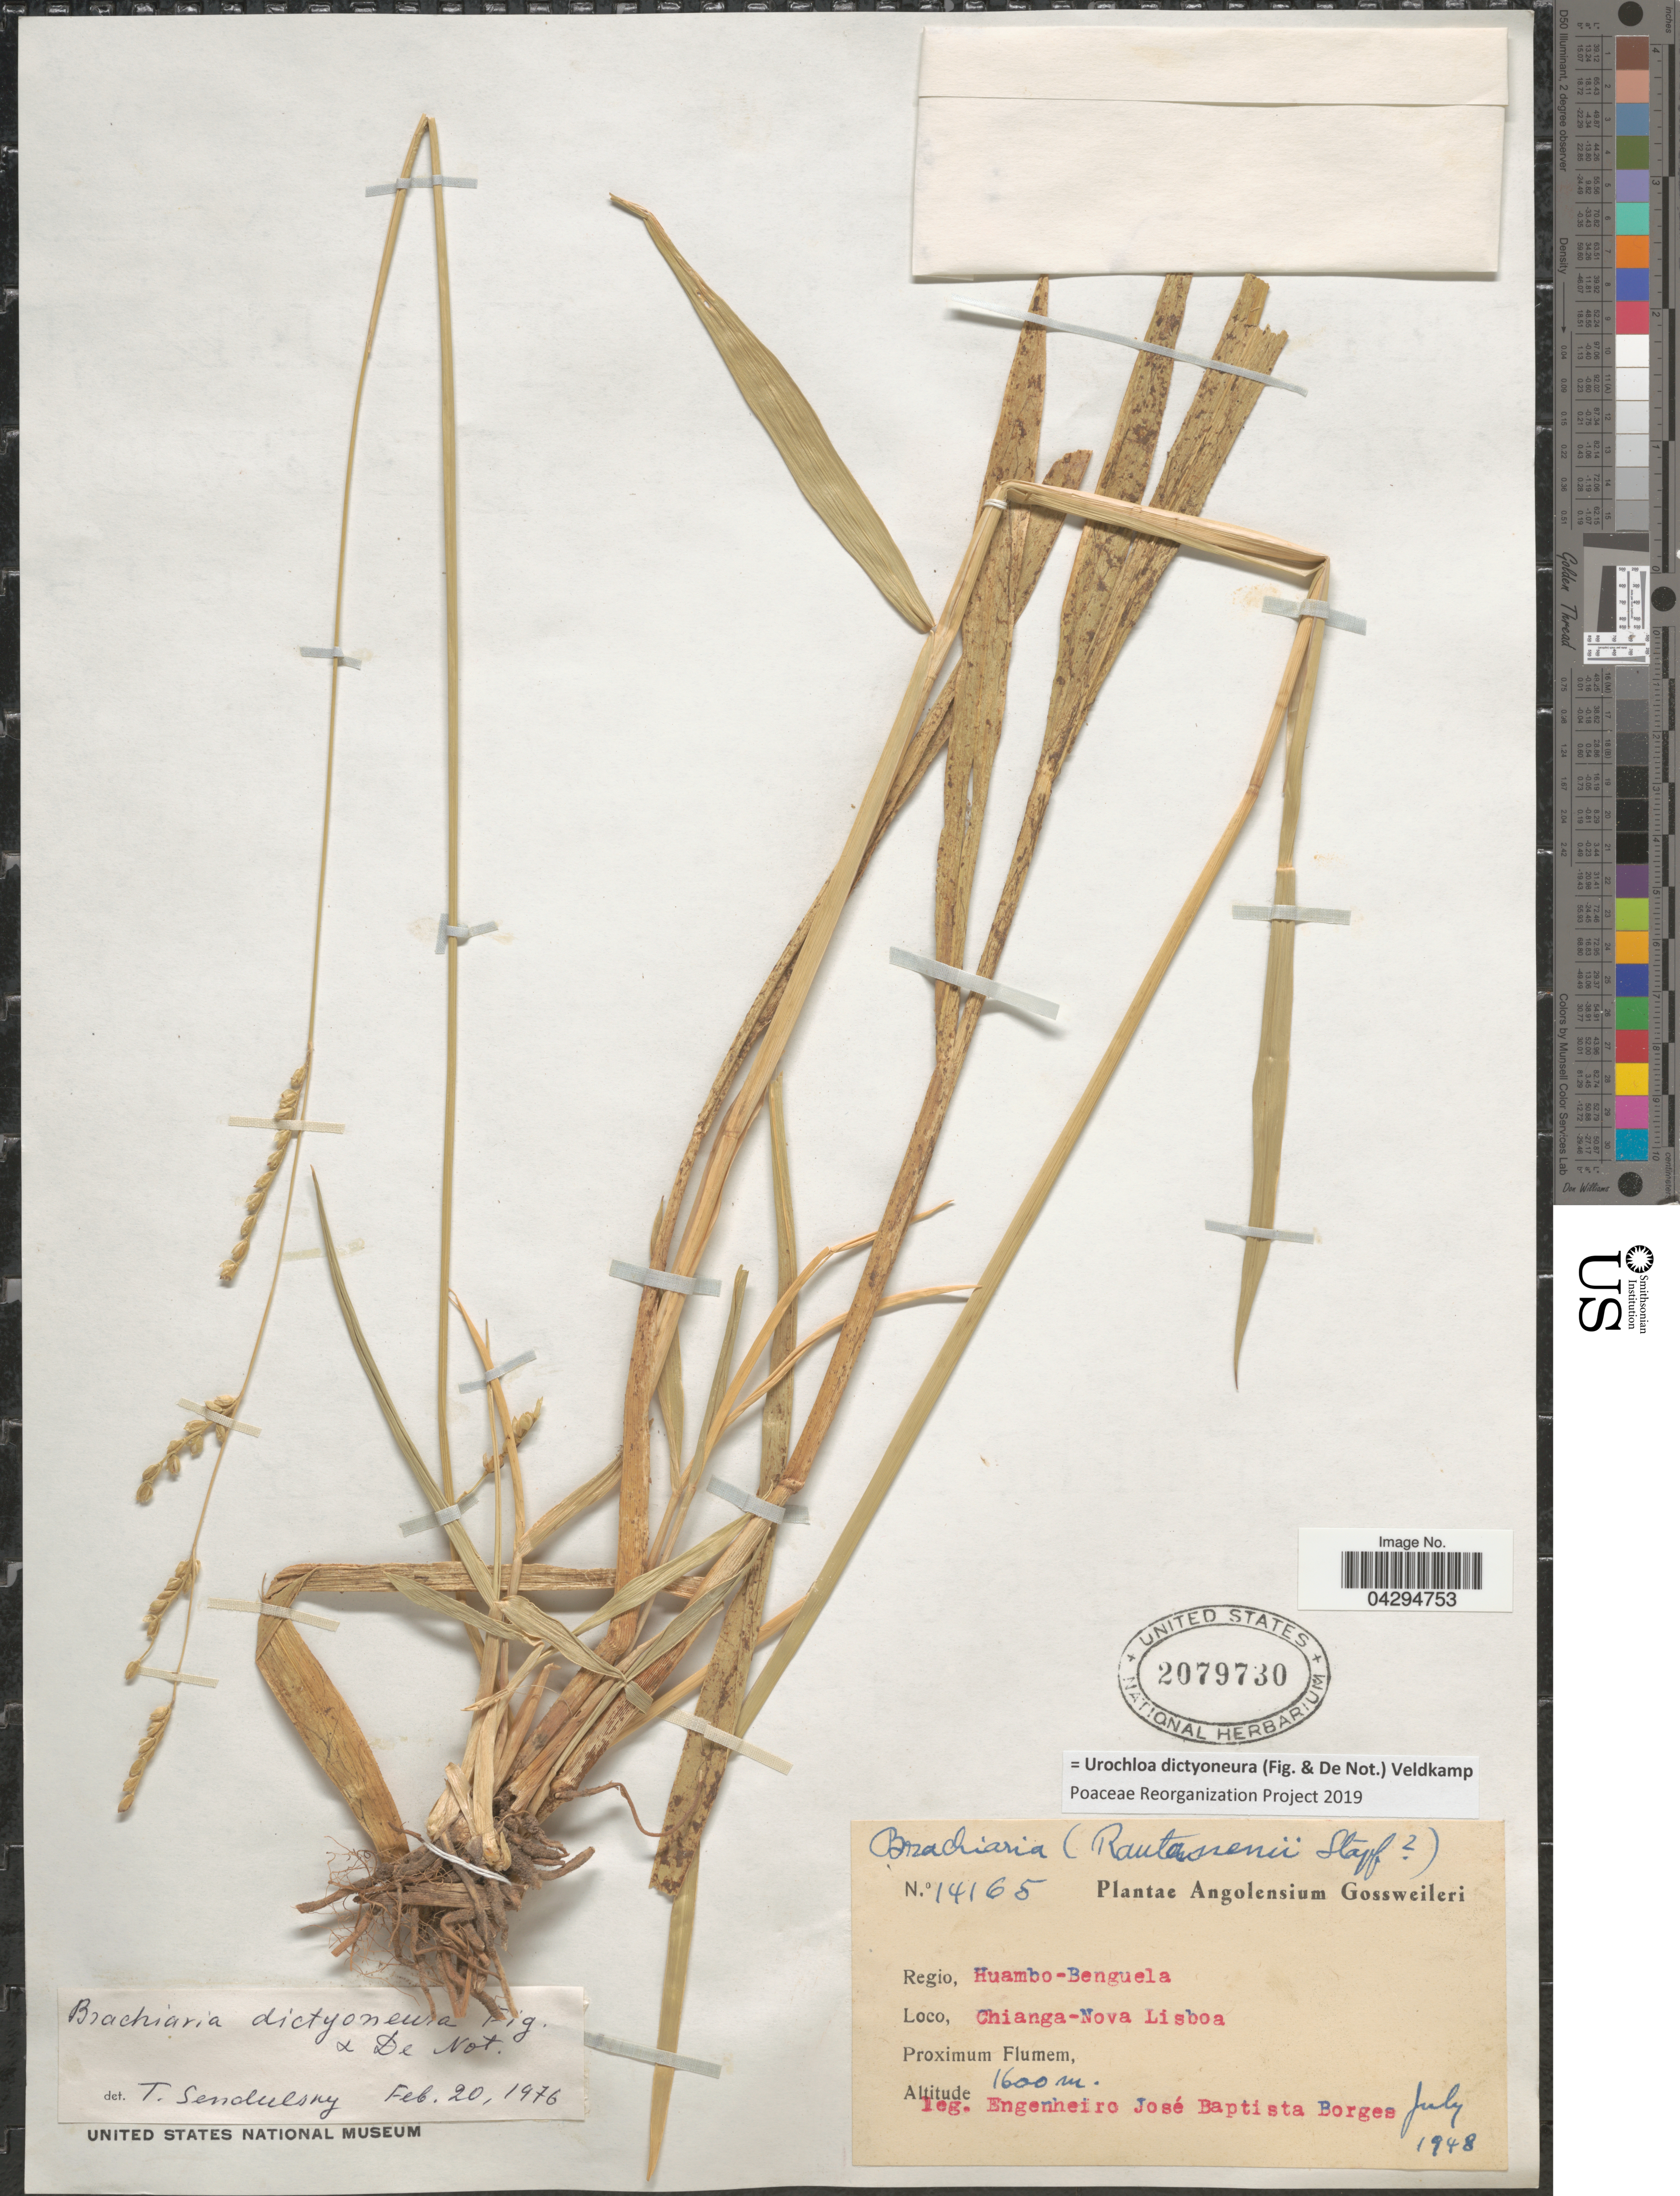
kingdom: Plantae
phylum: Tracheophyta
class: Liliopsida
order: Poales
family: Poaceae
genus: Urochloa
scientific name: Urochloa dictyoneura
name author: (Fig. & De Not.) Veldkamp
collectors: E. Borges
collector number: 14165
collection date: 1948-07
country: Angola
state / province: Huambo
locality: Regio, Huambo-Benguela. Chiango-Nova Lisboa.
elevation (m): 1600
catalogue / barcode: US 2079730